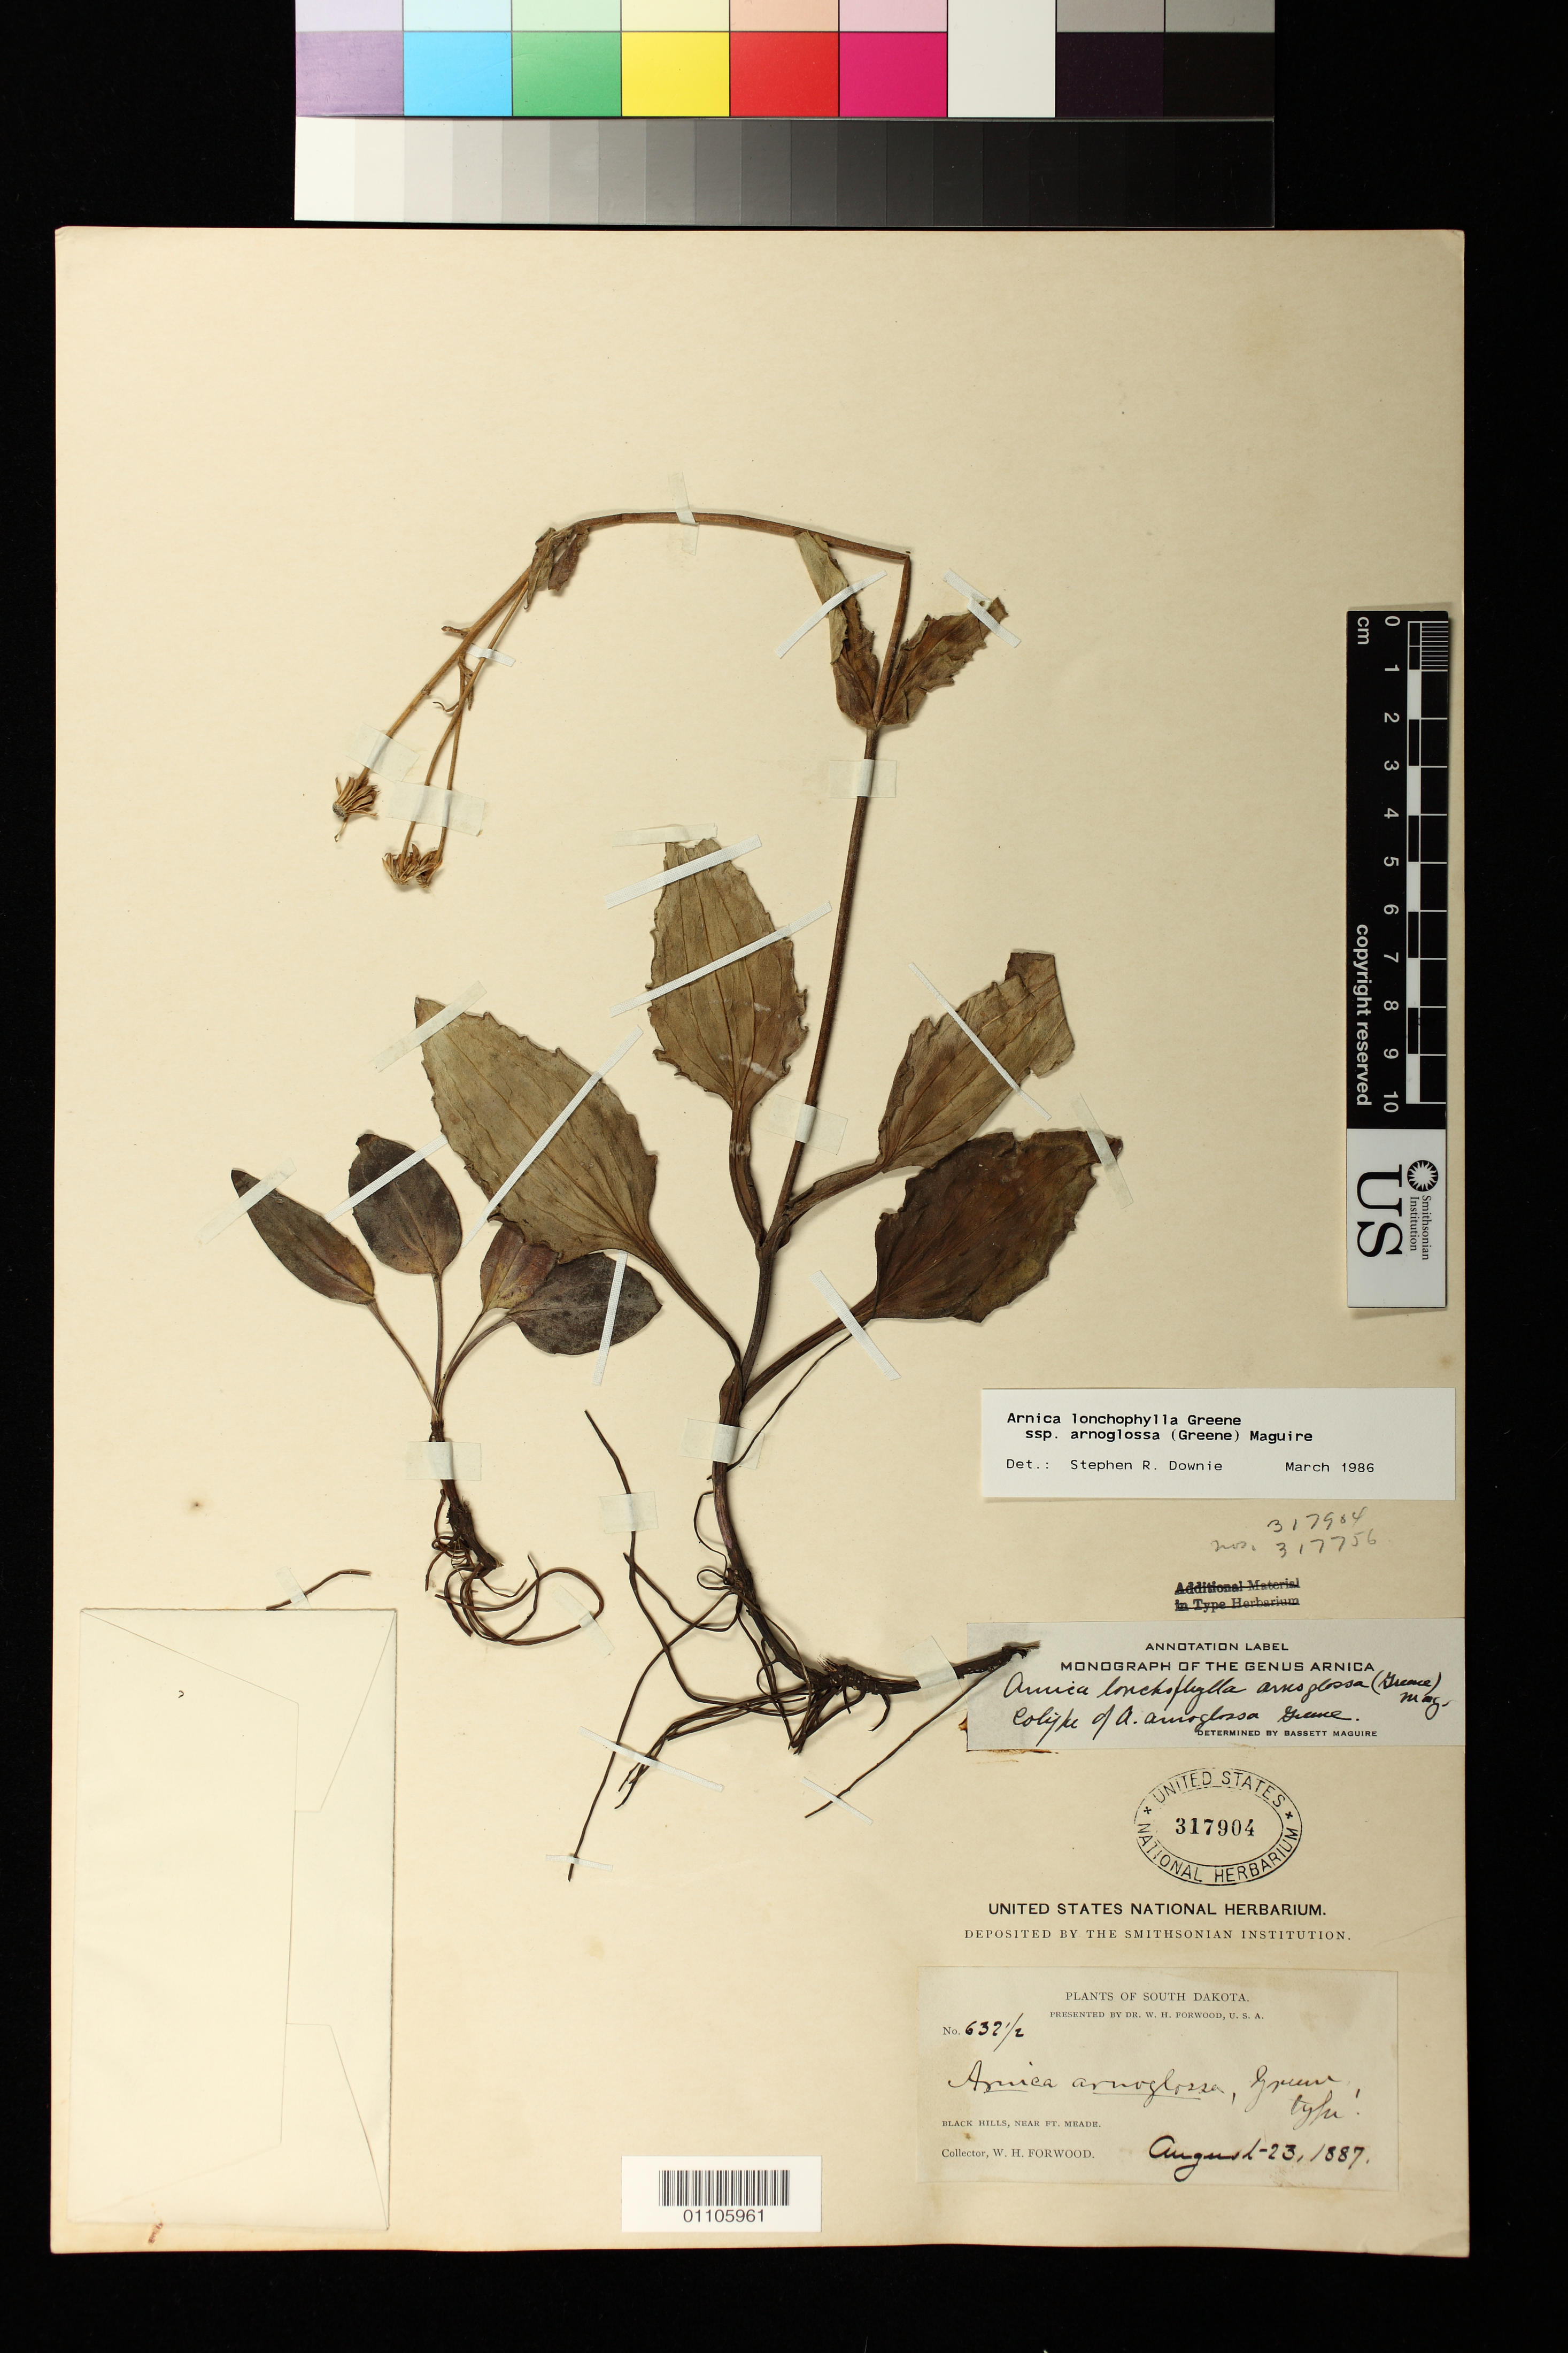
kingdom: Plantae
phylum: Tracheophyta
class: Magnoliopsida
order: Asterales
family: Asteraceae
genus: Arnica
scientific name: Arnica arnoglossa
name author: Greene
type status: Syntype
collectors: W. Forwood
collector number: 632 1/2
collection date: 1887-08-23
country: United States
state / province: South Dakota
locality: Black Hills, near Ft Meade.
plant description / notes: One of two US specimens (USNH 317904, Forwood 632 1/2; USNH 317756, Forwood 232 1/2) both annotated "type!" by Greene; note protologue cites "Type specimens in U.S. Herbarium."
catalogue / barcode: US 317904